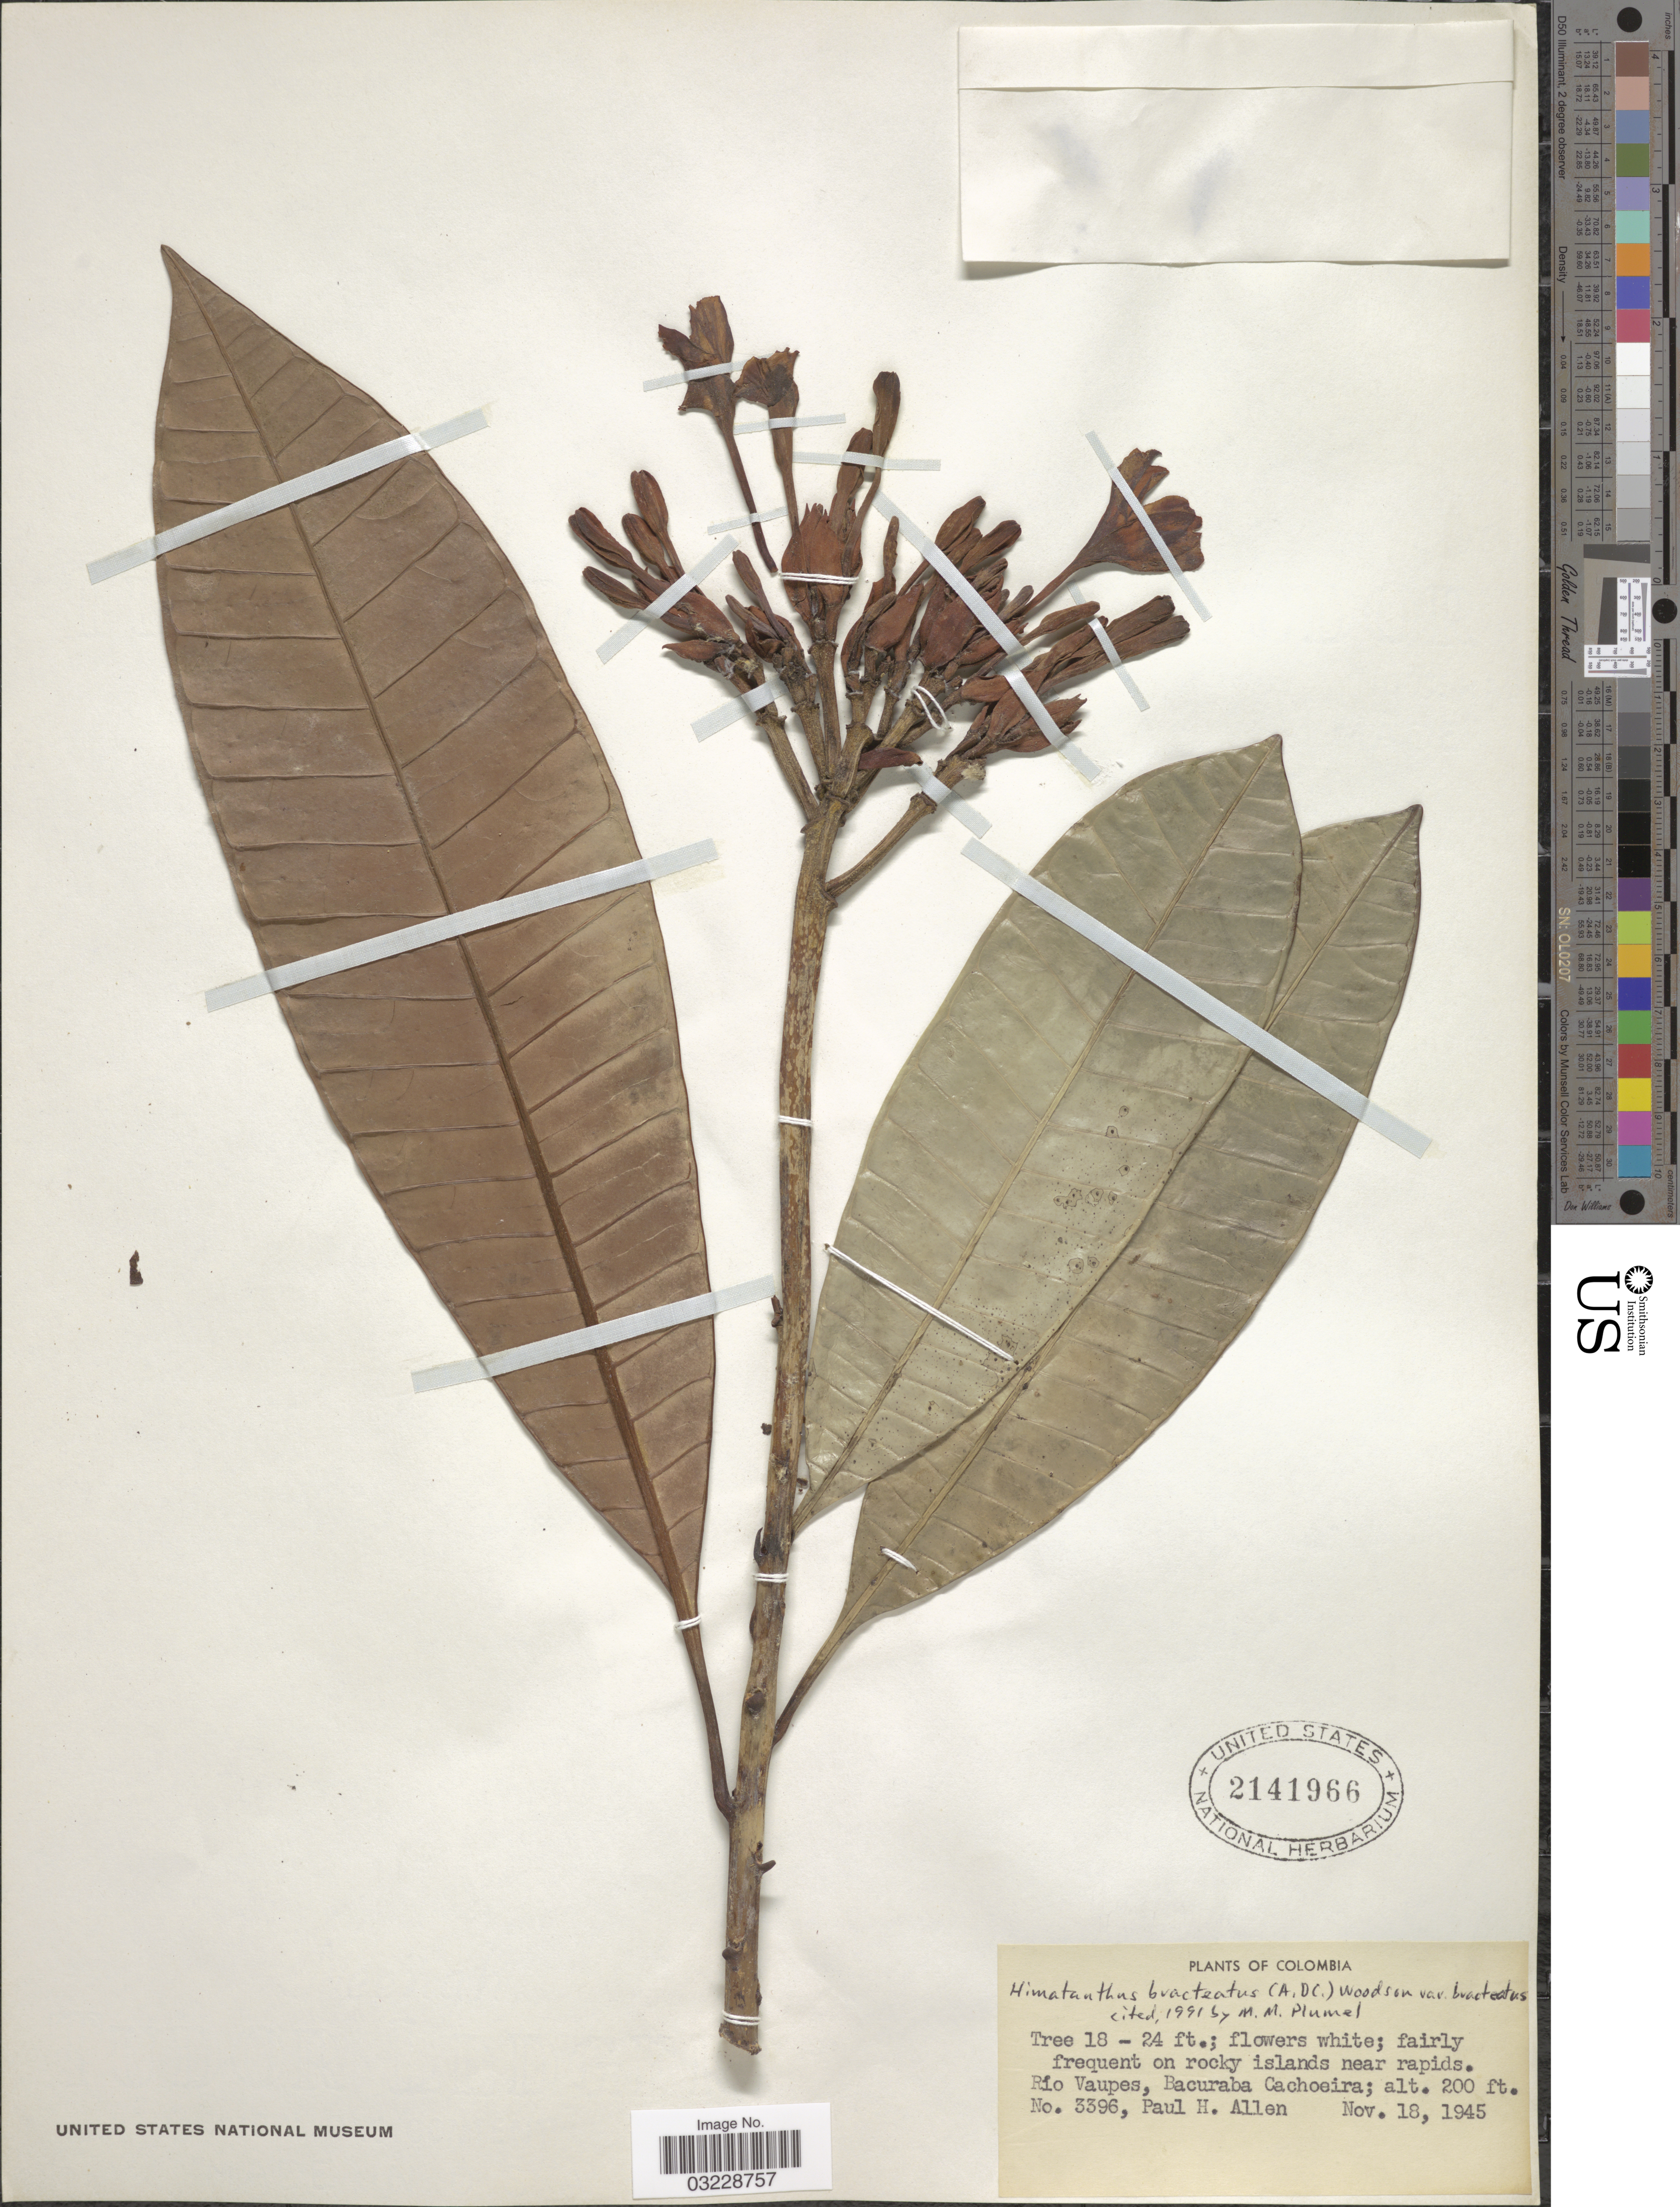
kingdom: Plantae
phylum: Tracheophyta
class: Magnoliopsida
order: Gentianales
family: Apocynaceae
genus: Himatanthus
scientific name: Himatanthus bracteatus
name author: (A. DC.) Woodson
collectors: P. H. Allen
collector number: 3396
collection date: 1945-11-18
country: Colombia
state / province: Vaupés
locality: Río Vaupes, Bacuraba Cachoeria.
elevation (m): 61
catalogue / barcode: US 2141966